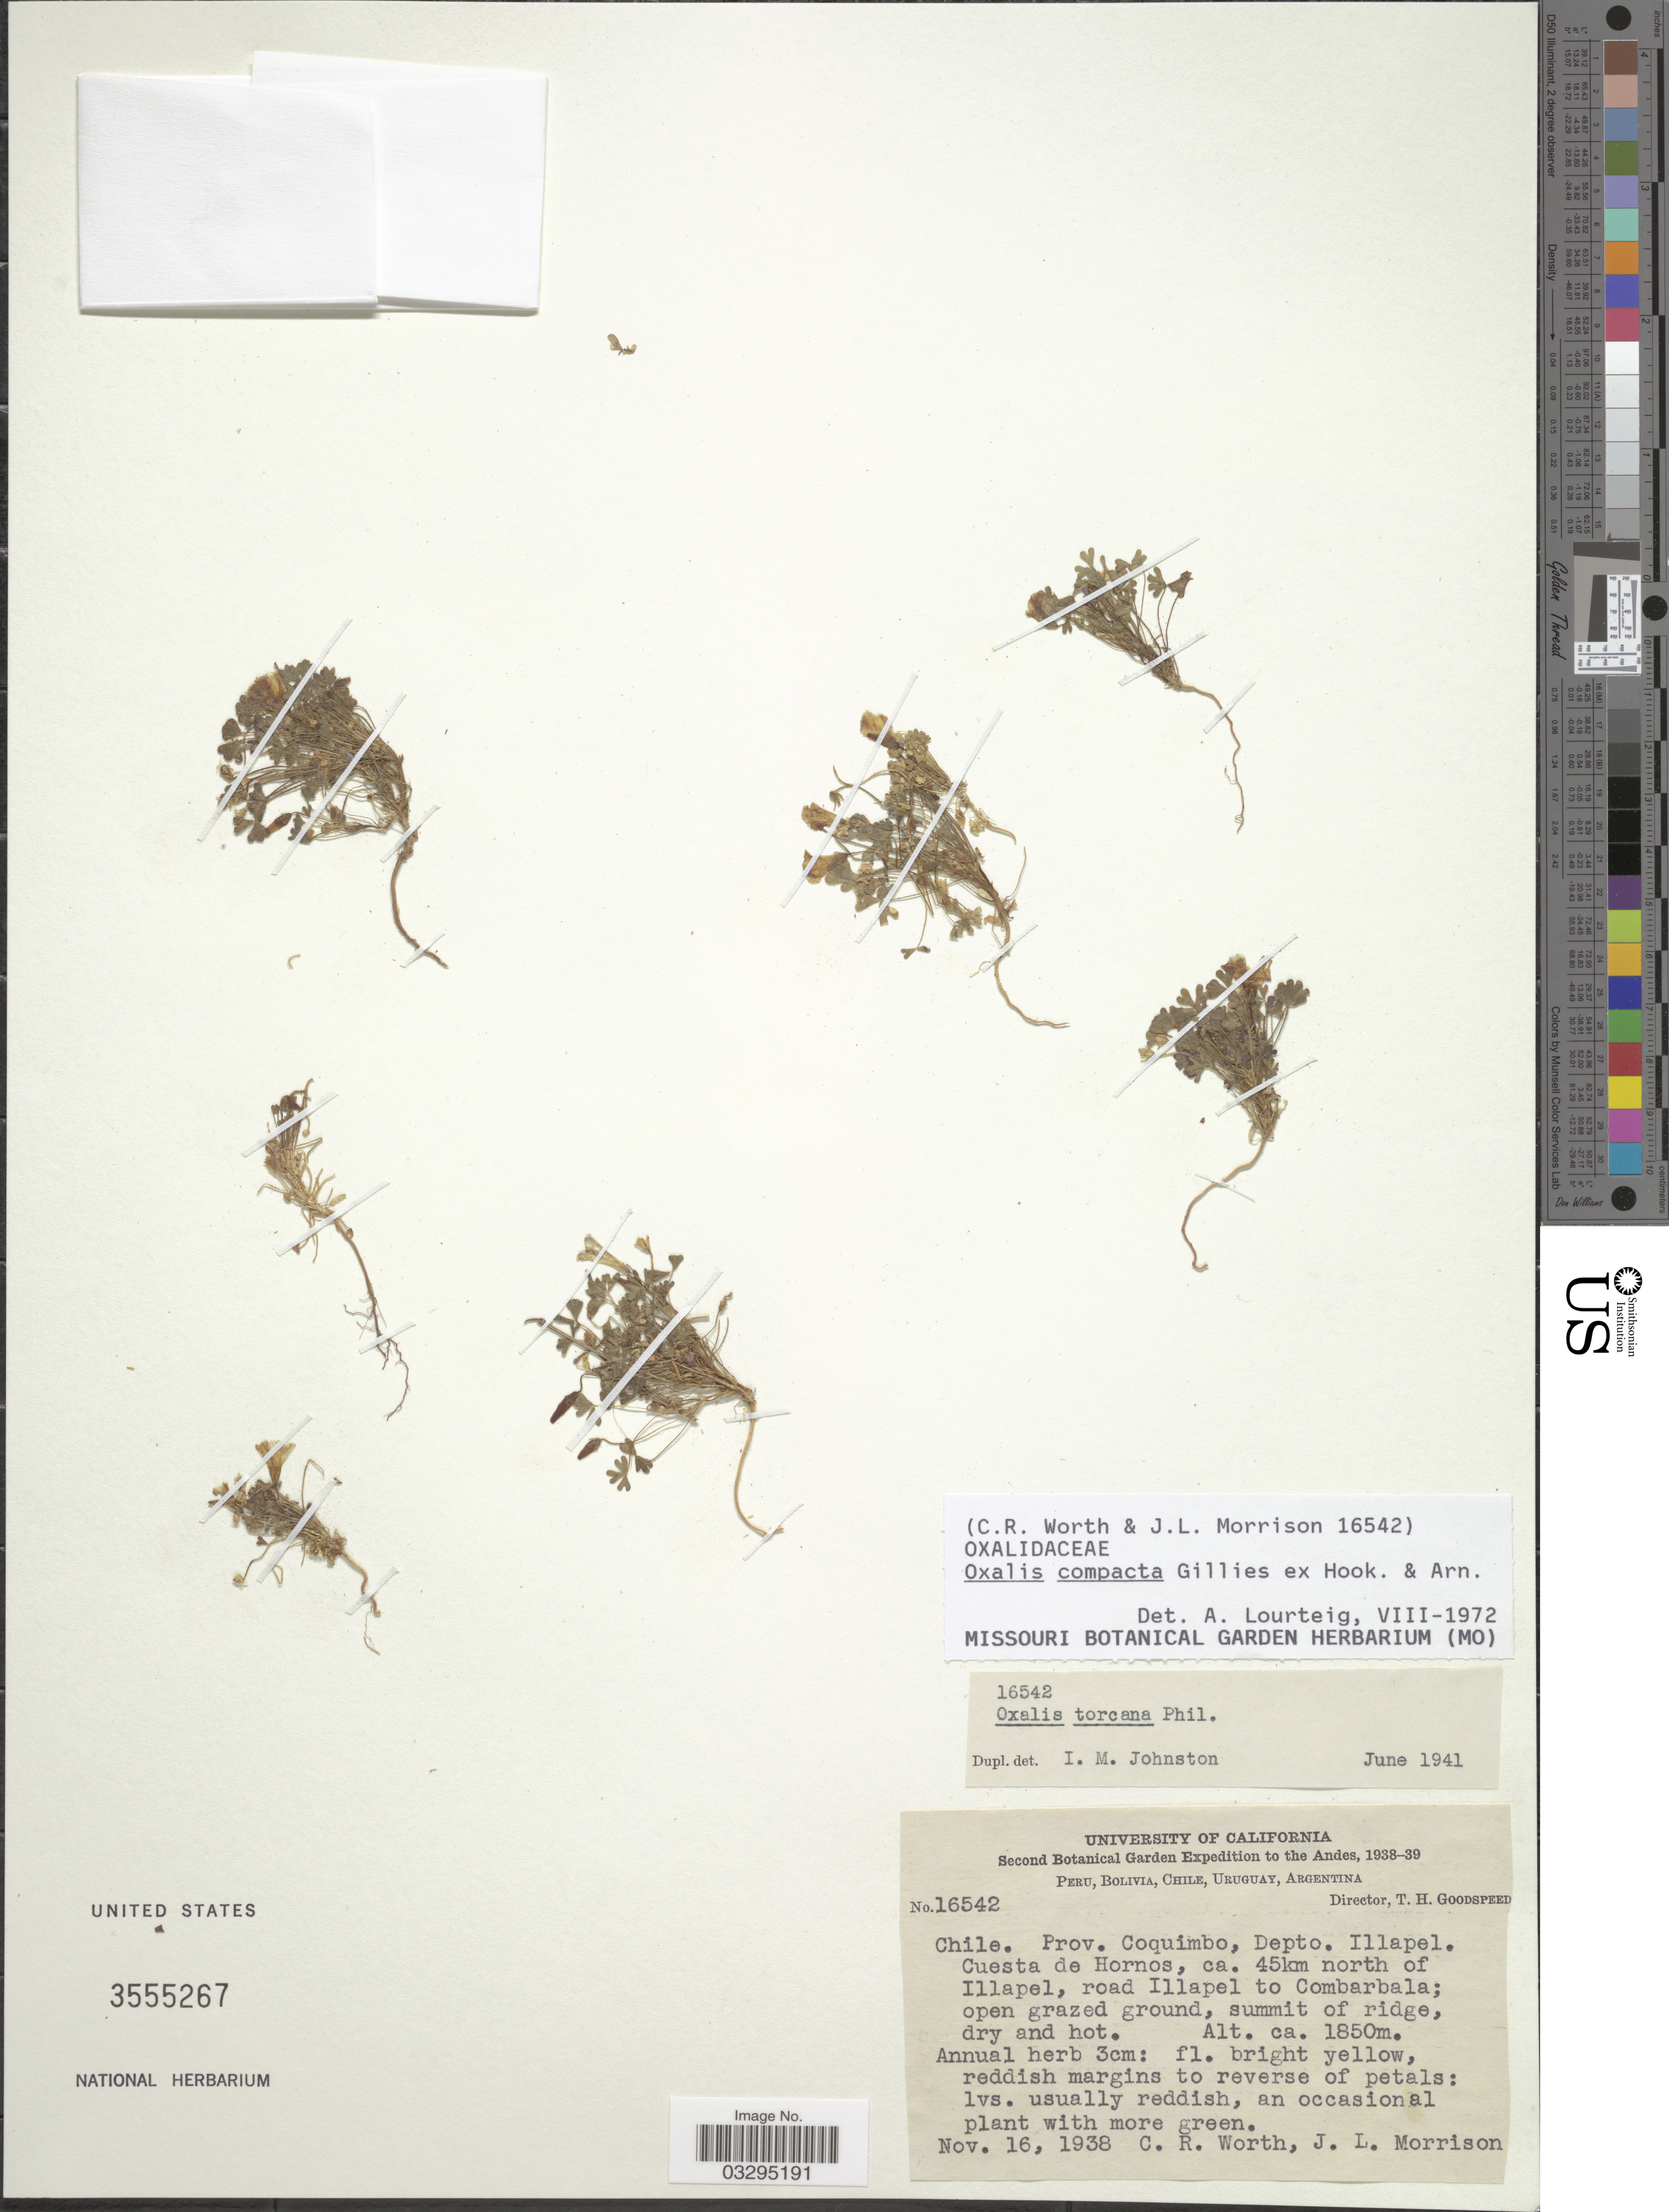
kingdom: Plantae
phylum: Tracheophyta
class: Magnoliopsida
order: Oxalidales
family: Oxalidaceae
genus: Ionoxalis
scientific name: Ionoxalis compacta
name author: Rose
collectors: C. R. Worth & J. Morrison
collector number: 16542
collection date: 1938-11-16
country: Chile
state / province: Coquimbo (IV)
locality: The Andes. Depto. Illapel. Cuesta de Hornos, ca. 45km north of Illapel, road Illapel to Combarbala.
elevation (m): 1850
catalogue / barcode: US 3555267